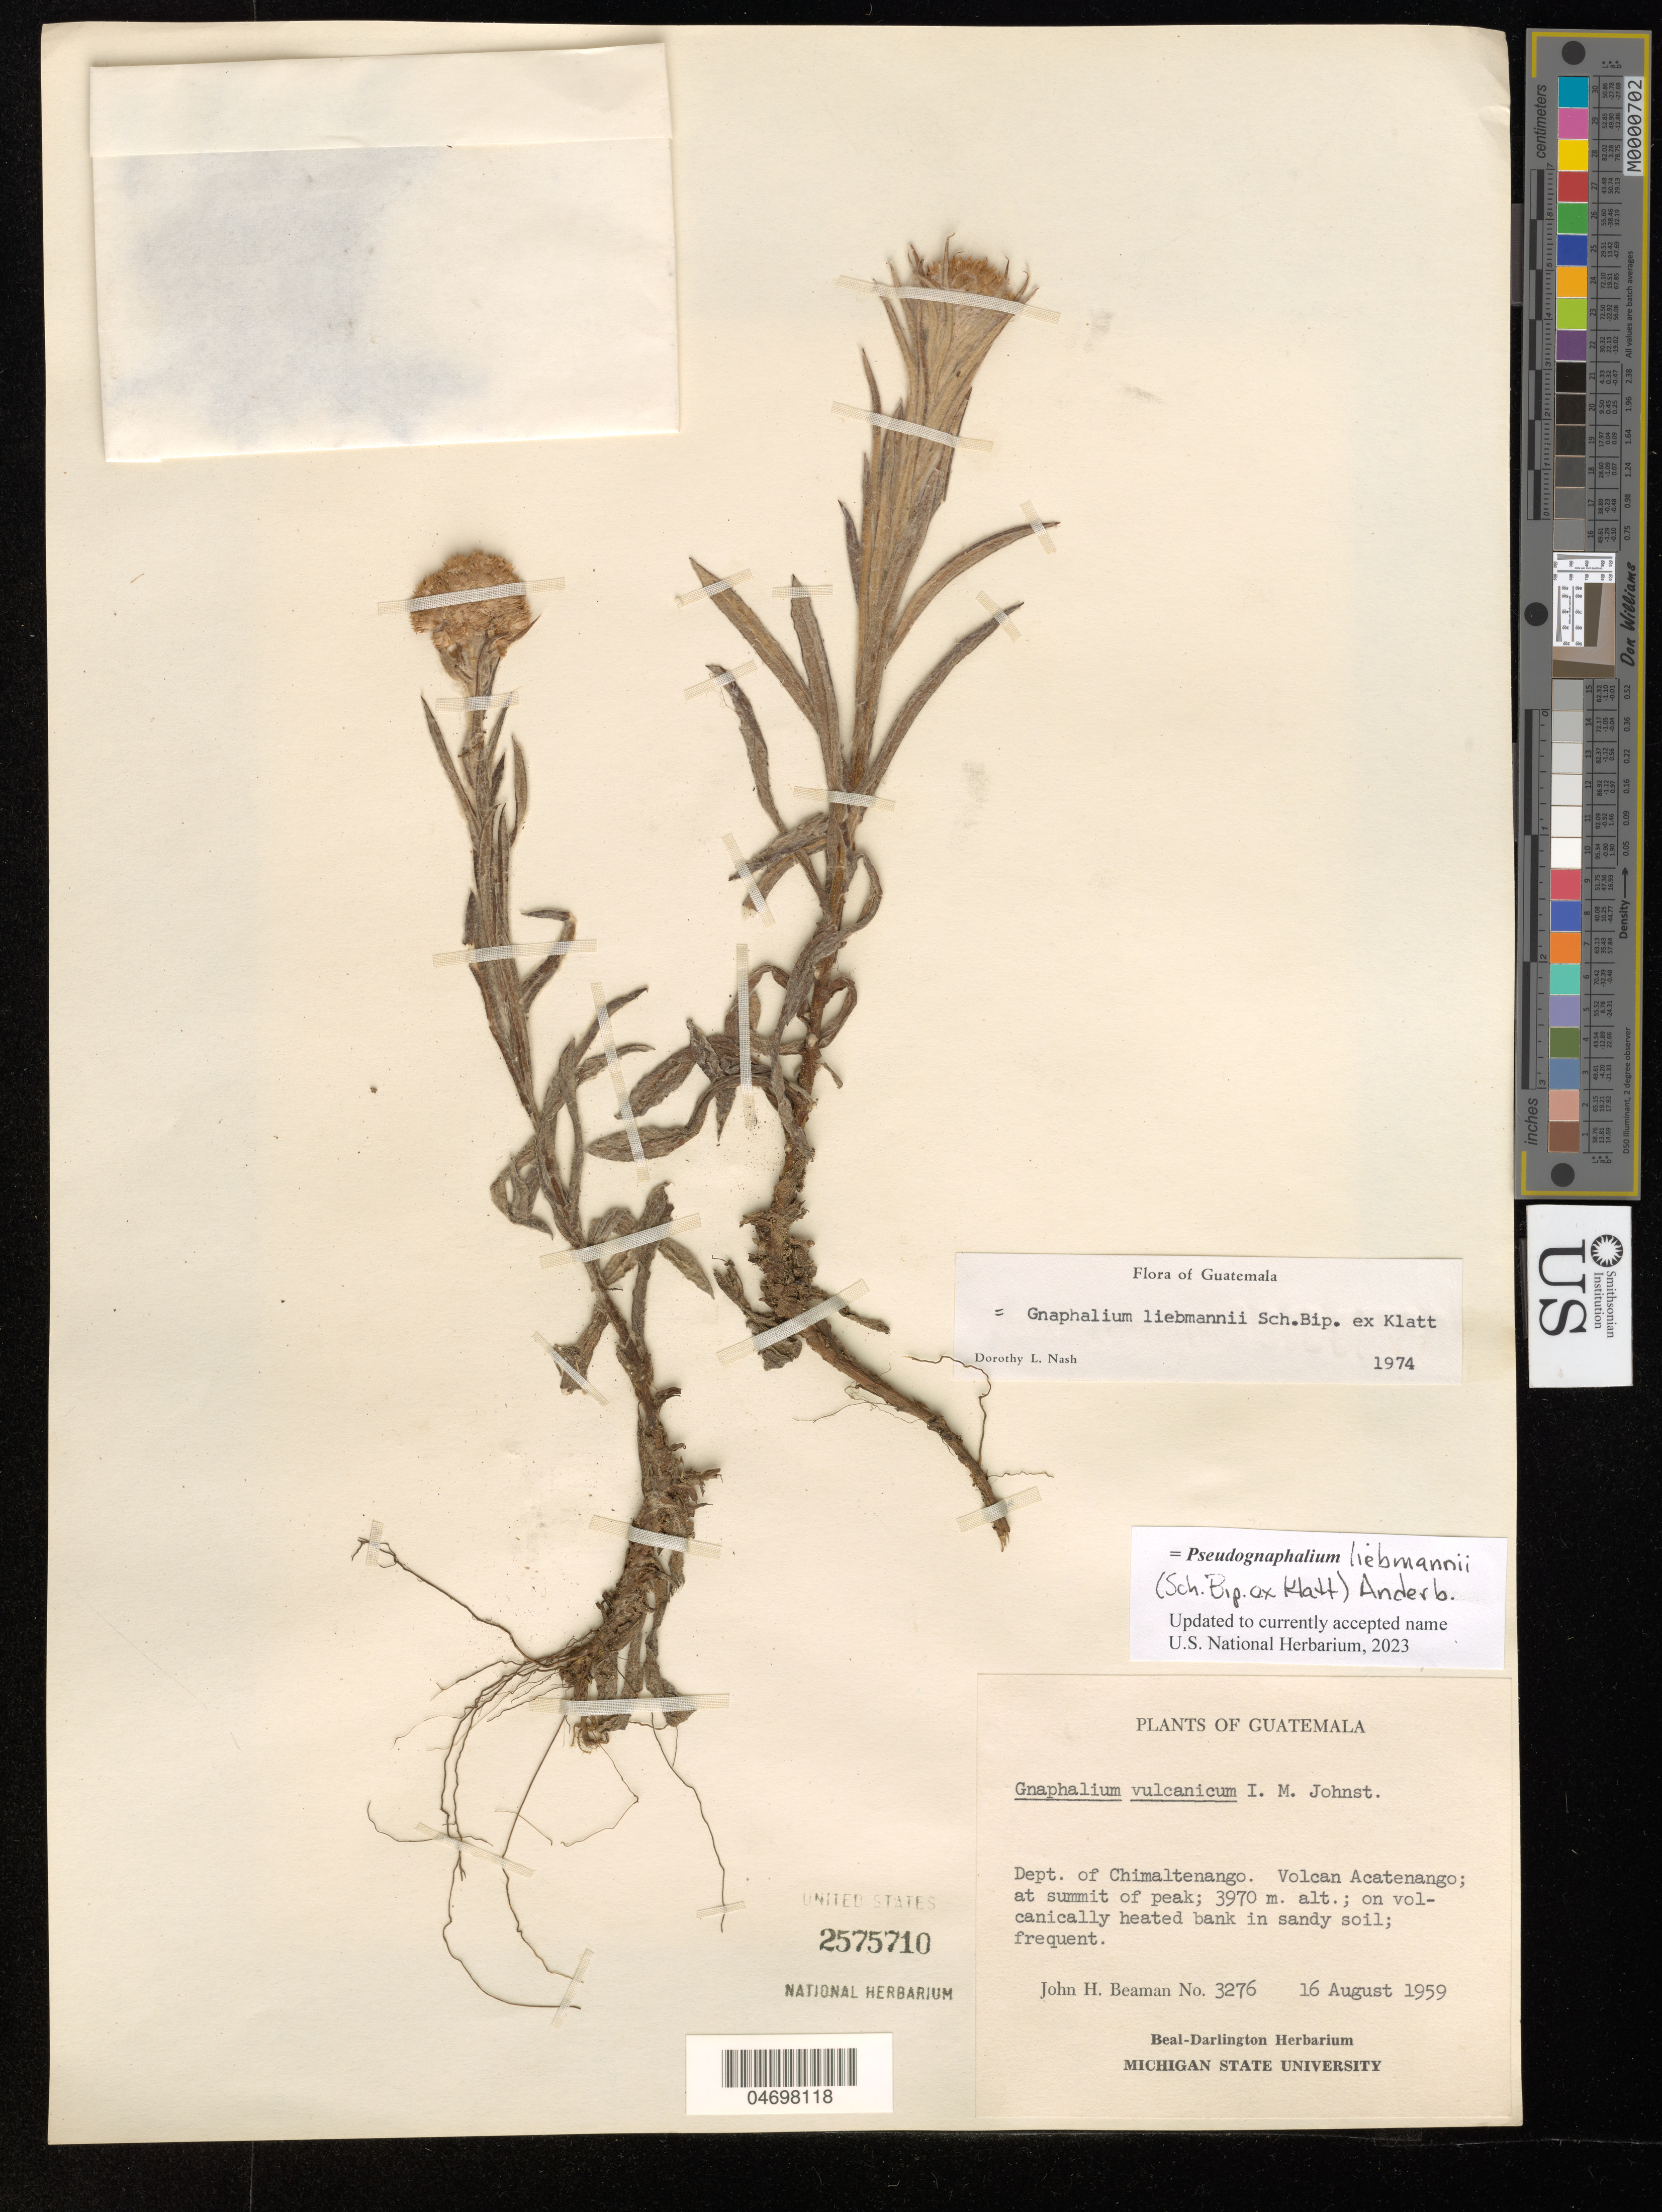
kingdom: Plantae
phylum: Tracheophyta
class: Magnoliopsida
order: Asterales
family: Asteraceae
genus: Pseudognaphalium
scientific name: Pseudognaphalium liebmannii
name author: (Sch. Bip. ex Klatt) Anderb.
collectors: J. H. Beaman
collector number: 3276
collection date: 1959-08-16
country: Guatemala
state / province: Chimaltenango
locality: Volcan Acatenango; at summit of peak.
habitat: On volcanically heated bank in sandy soil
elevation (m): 3970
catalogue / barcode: US 2575710